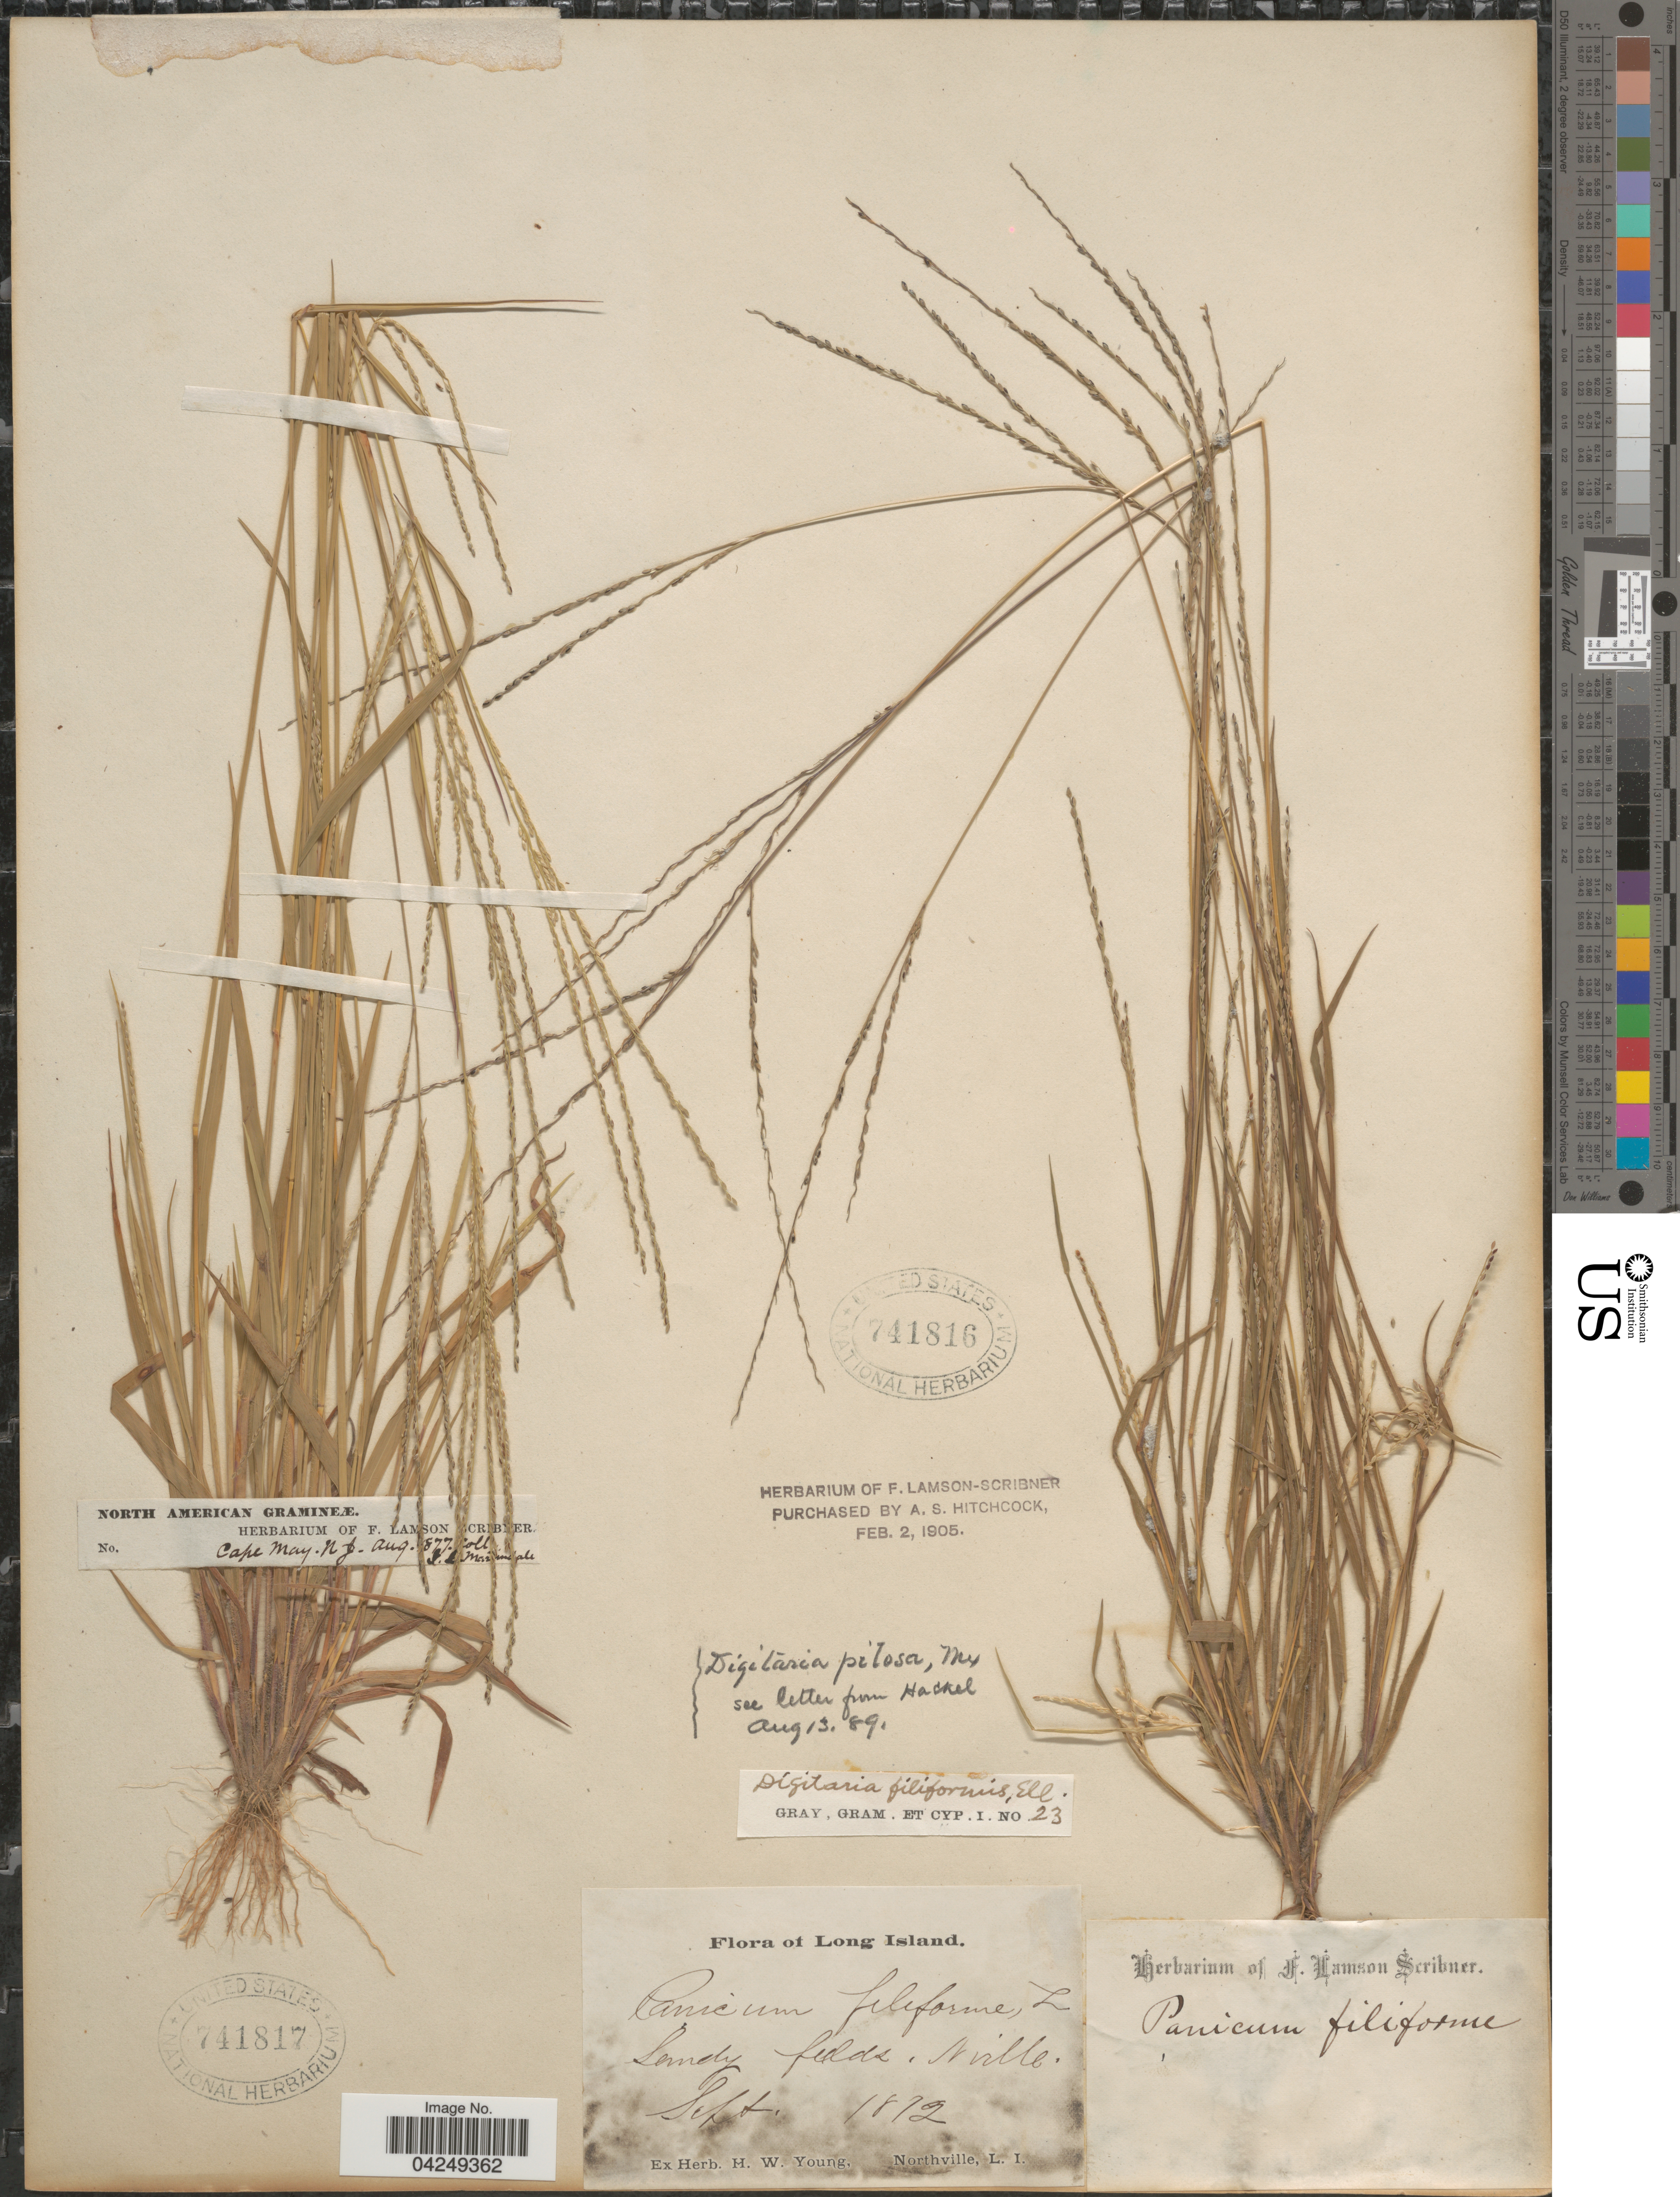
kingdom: Plantae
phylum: Tracheophyta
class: Liliopsida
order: Poales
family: Poaceae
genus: Digitaria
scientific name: Digitaria filiformis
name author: (L.) Koeler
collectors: ex herb. H.W. Young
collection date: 1872-09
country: United States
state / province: New York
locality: Long Island. Sandy fields. N ville.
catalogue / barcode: US 741817